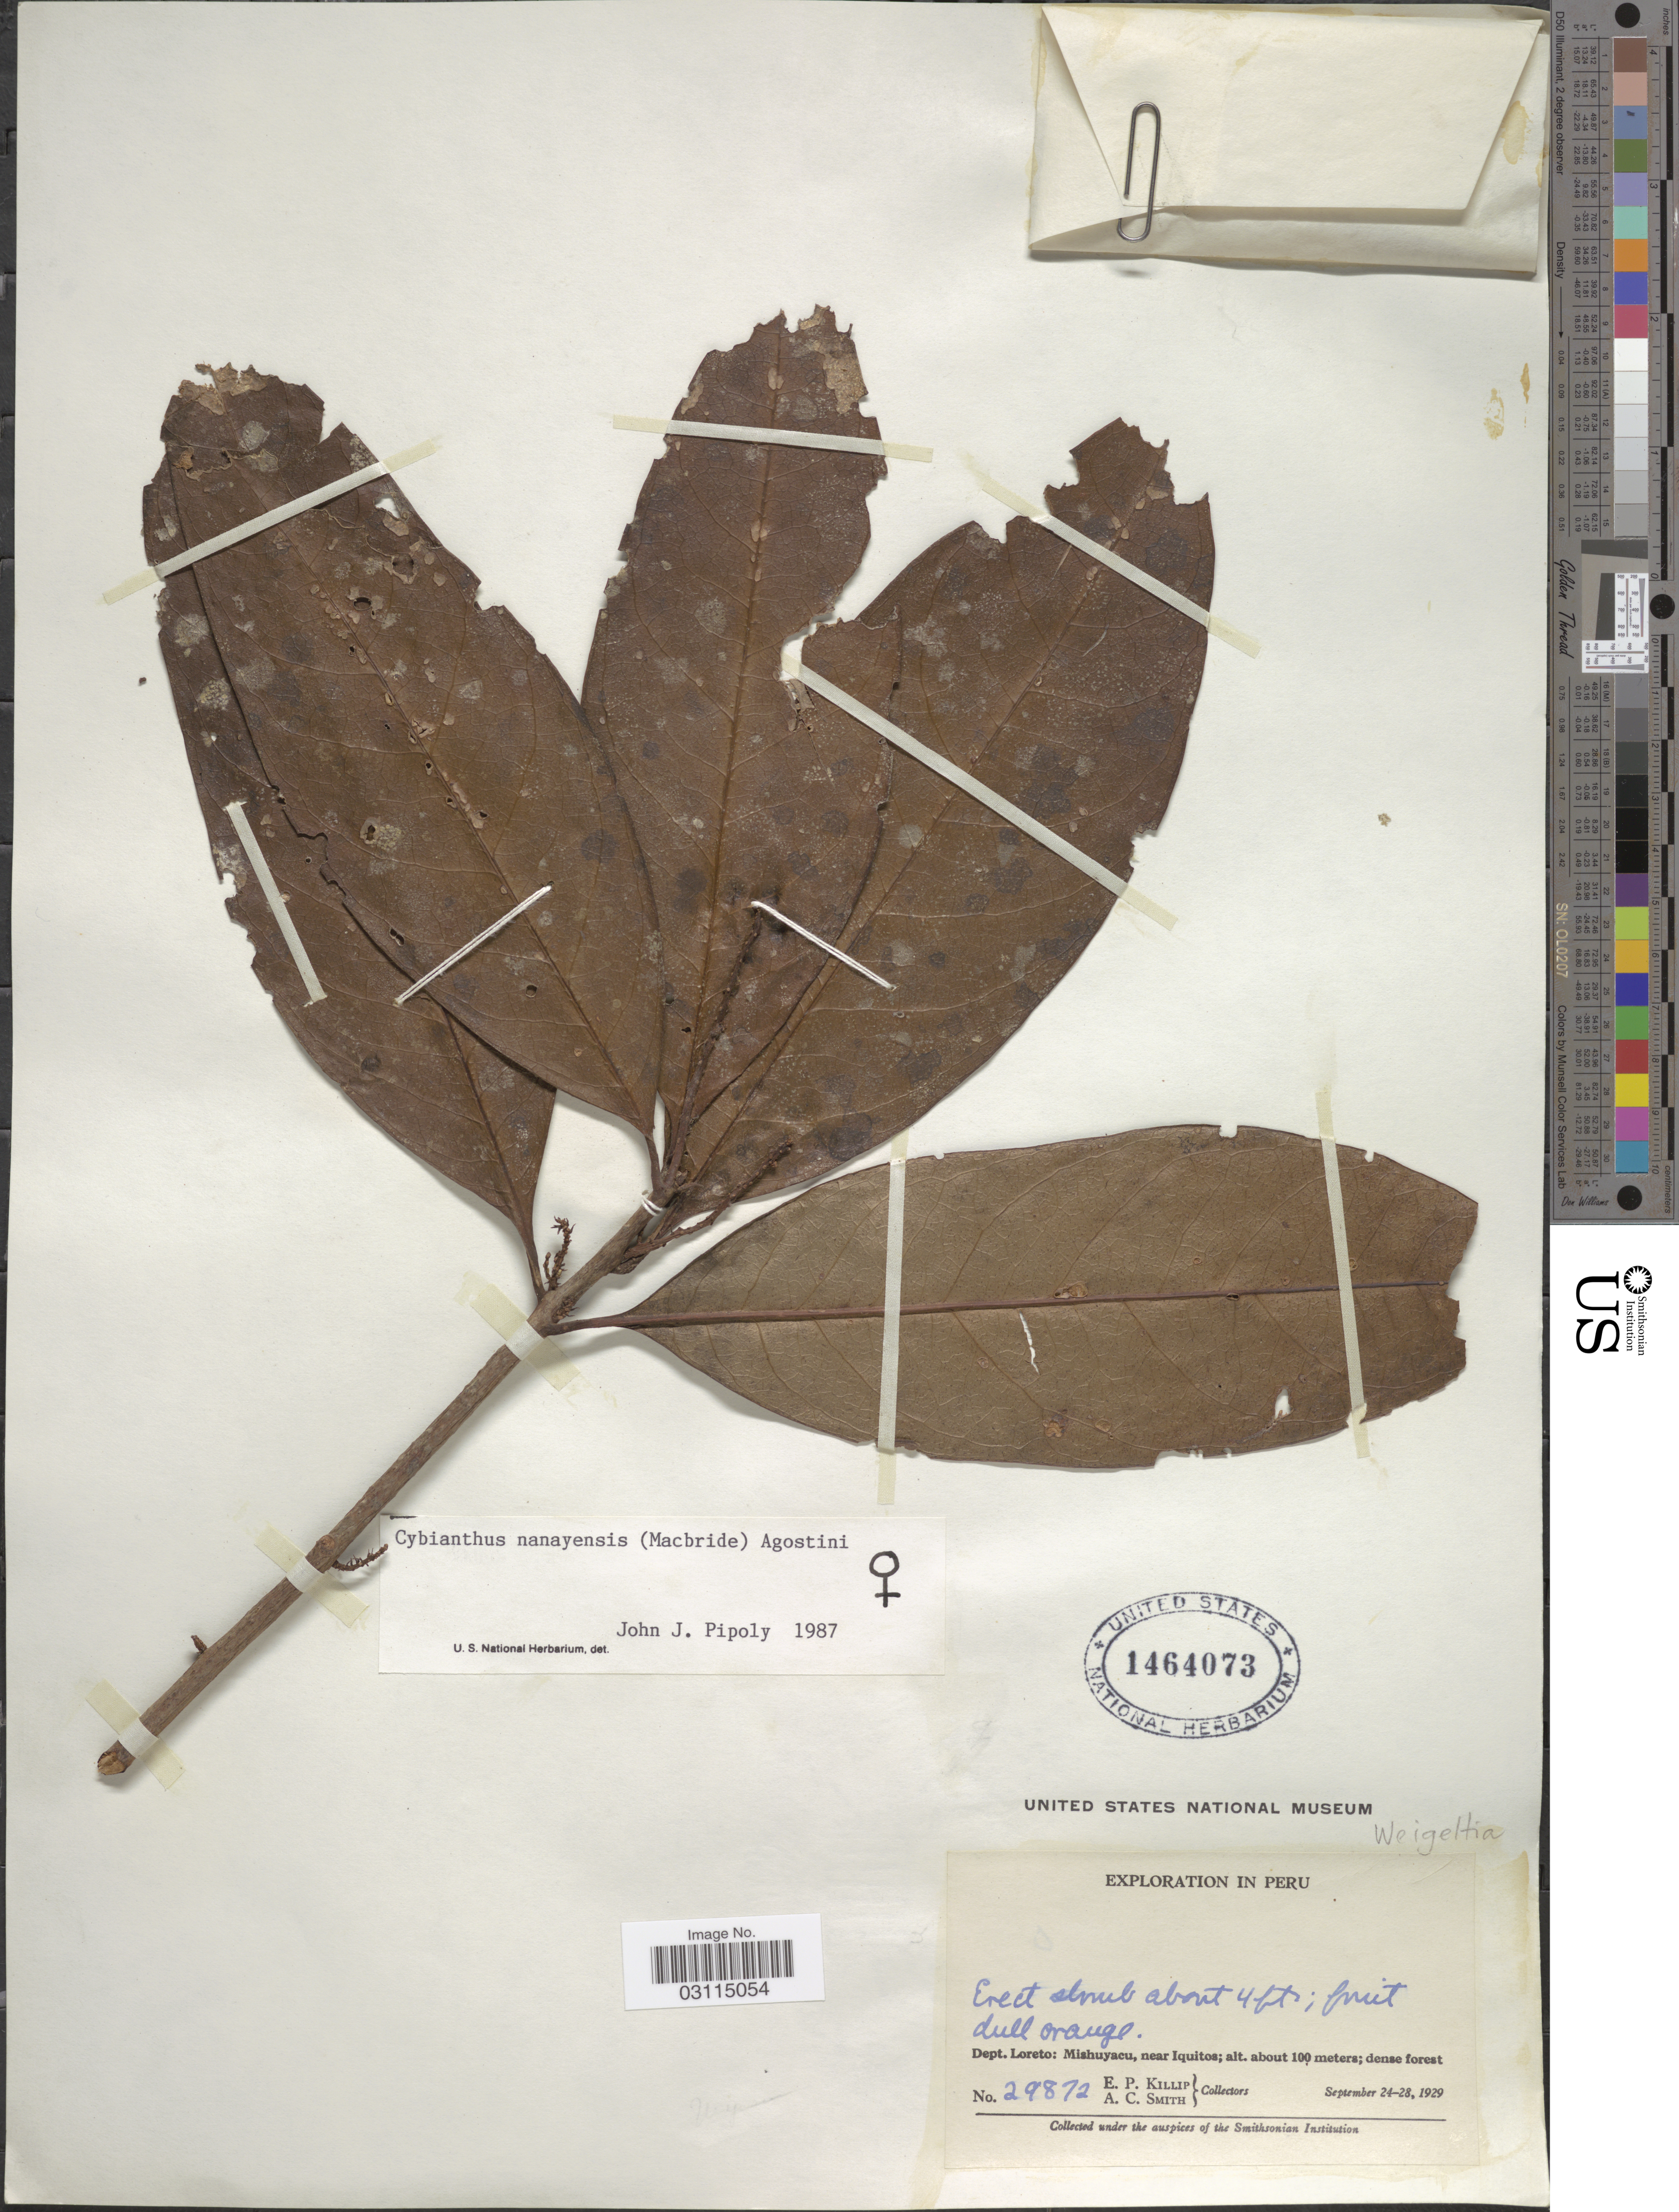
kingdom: Plantae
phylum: Tracheophyta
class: Magnoliopsida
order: Ericales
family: Primulaceae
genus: Cybianthus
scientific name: Cybianthus nanayensis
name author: (J.F. Macbr.) G. Agostini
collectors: E. P. Killip & A. C. Smith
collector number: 29872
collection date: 1929-09-24/1929-09-28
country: Peru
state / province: Loreto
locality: Dept. Loreto: Mishuyacu, near Iquitos.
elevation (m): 100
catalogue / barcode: US 1464073